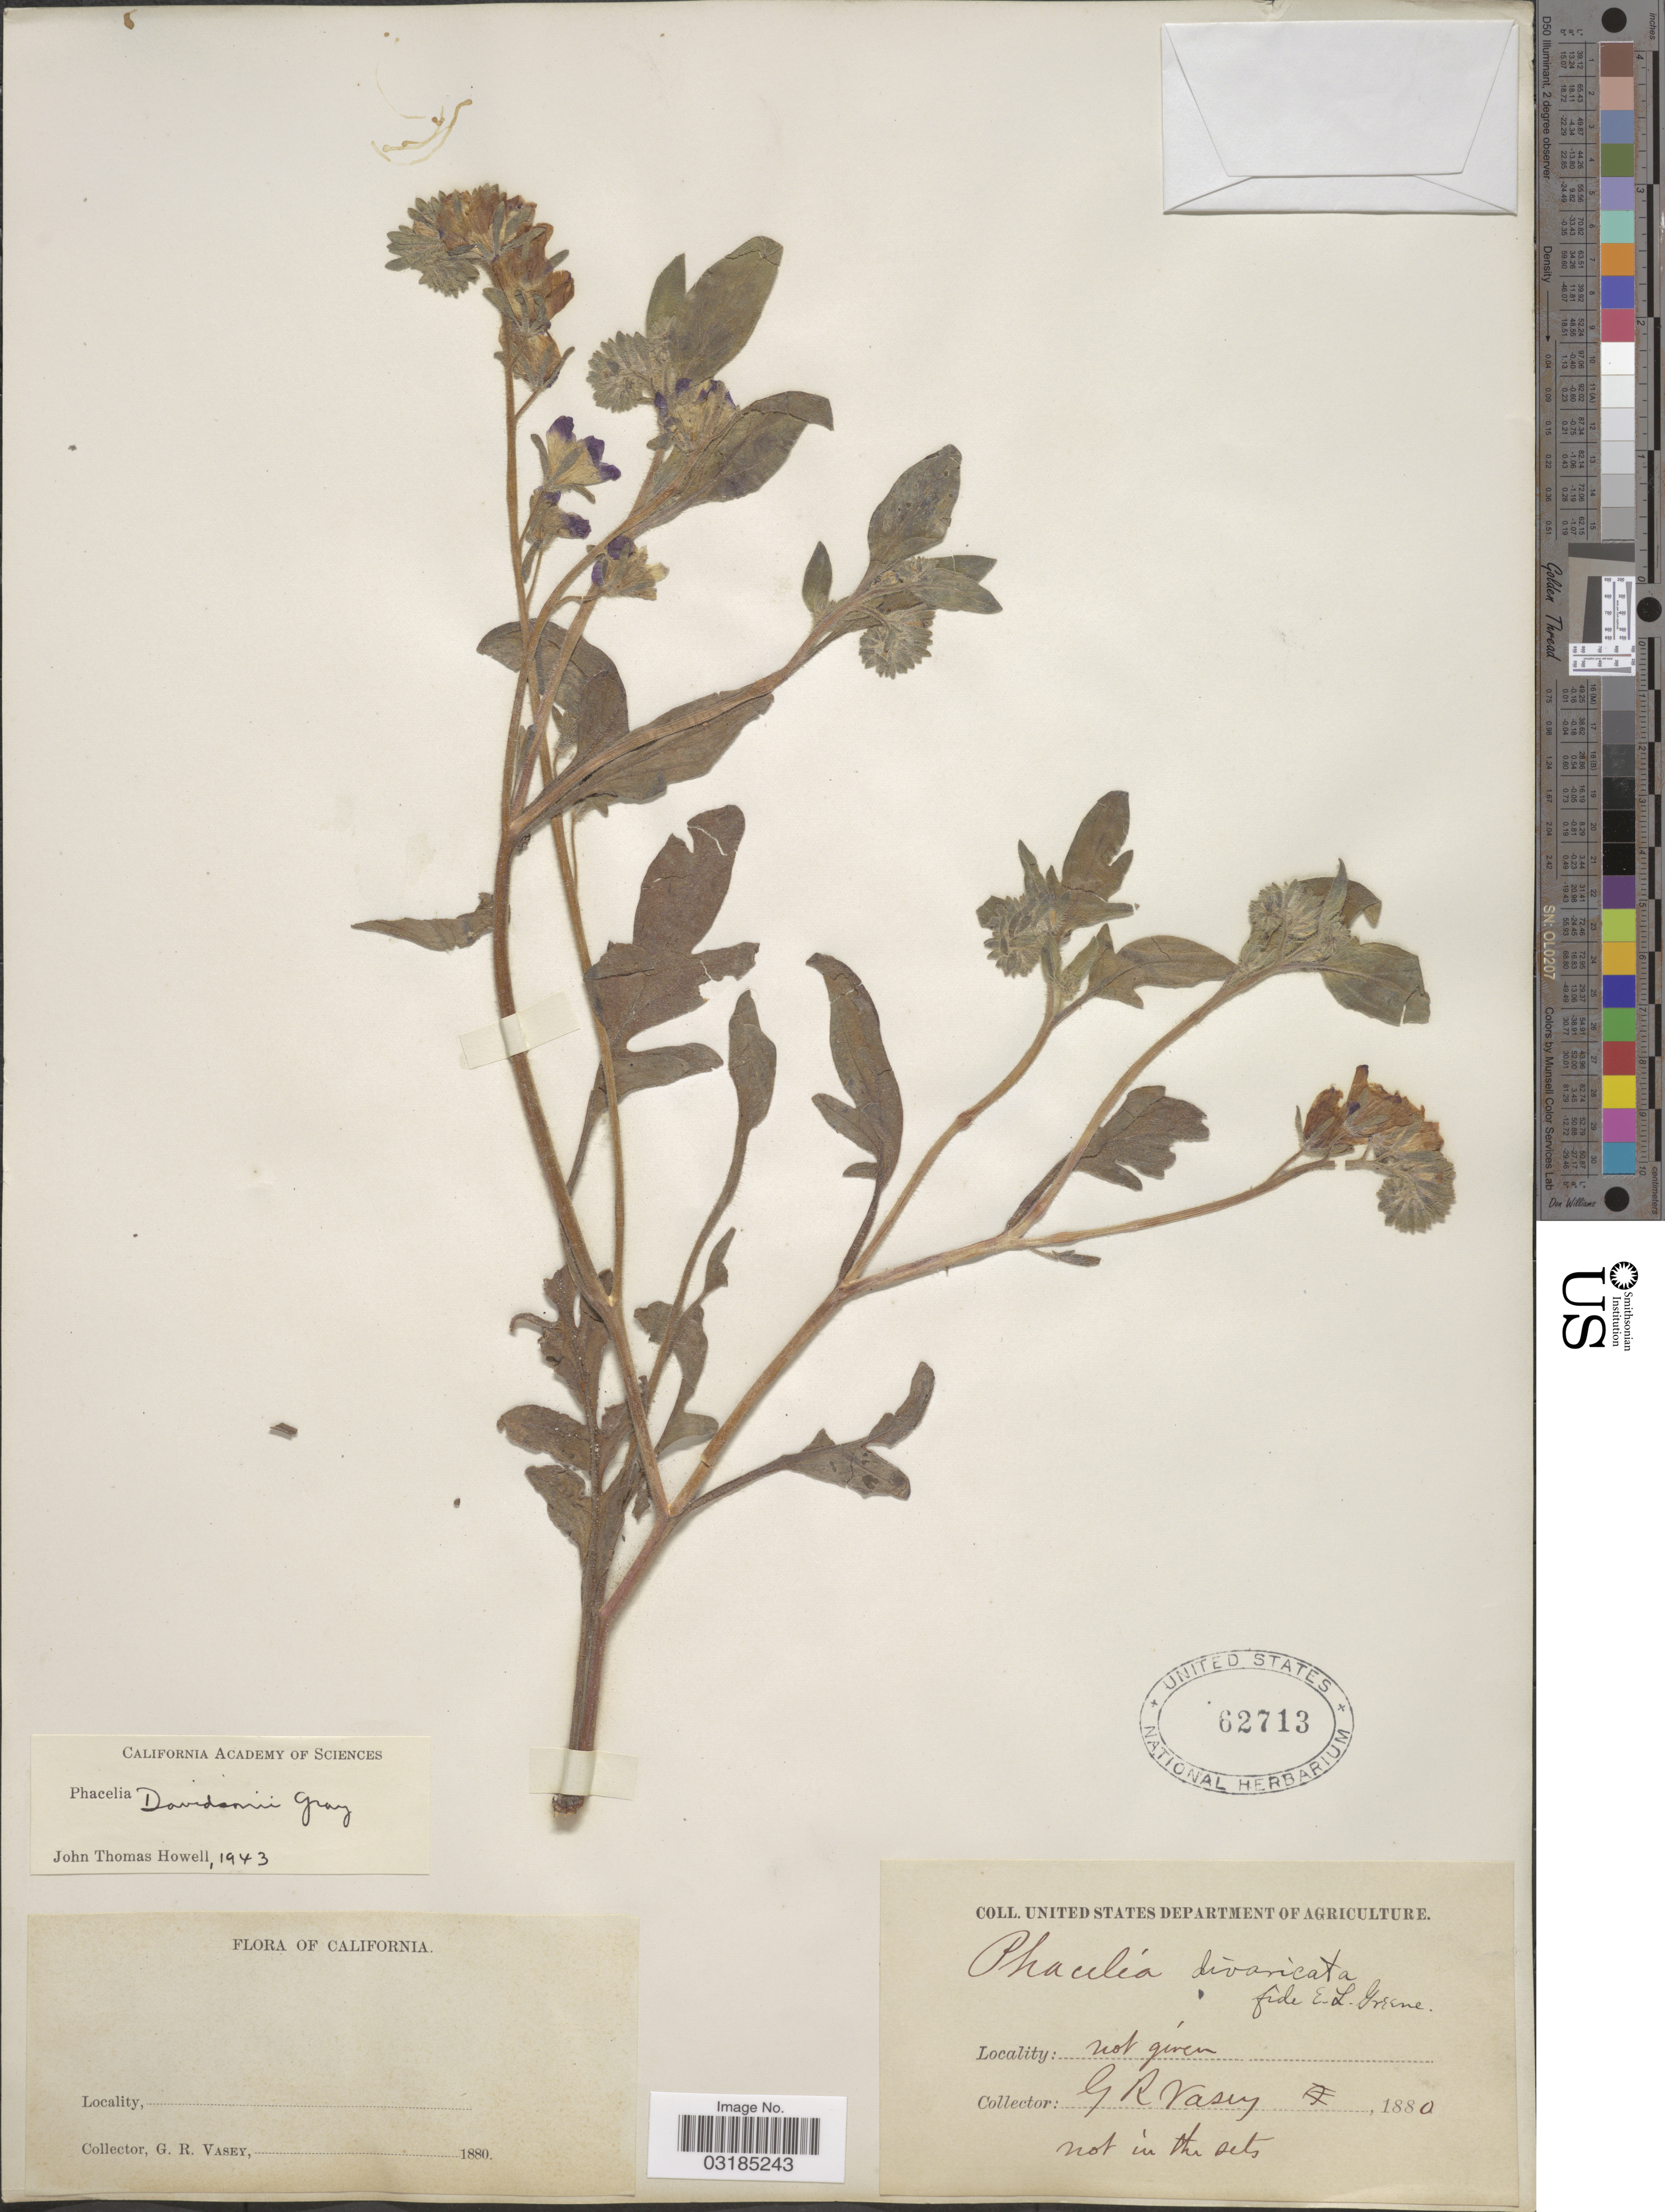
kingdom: Plantae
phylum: Tracheophyta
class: Magnoliopsida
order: Boraginales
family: Hydrophyllaceae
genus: Phacelia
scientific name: Phacelia davidsonii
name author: A. Gray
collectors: G. R. Vasey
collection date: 1880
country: United States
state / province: California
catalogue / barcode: US 62713